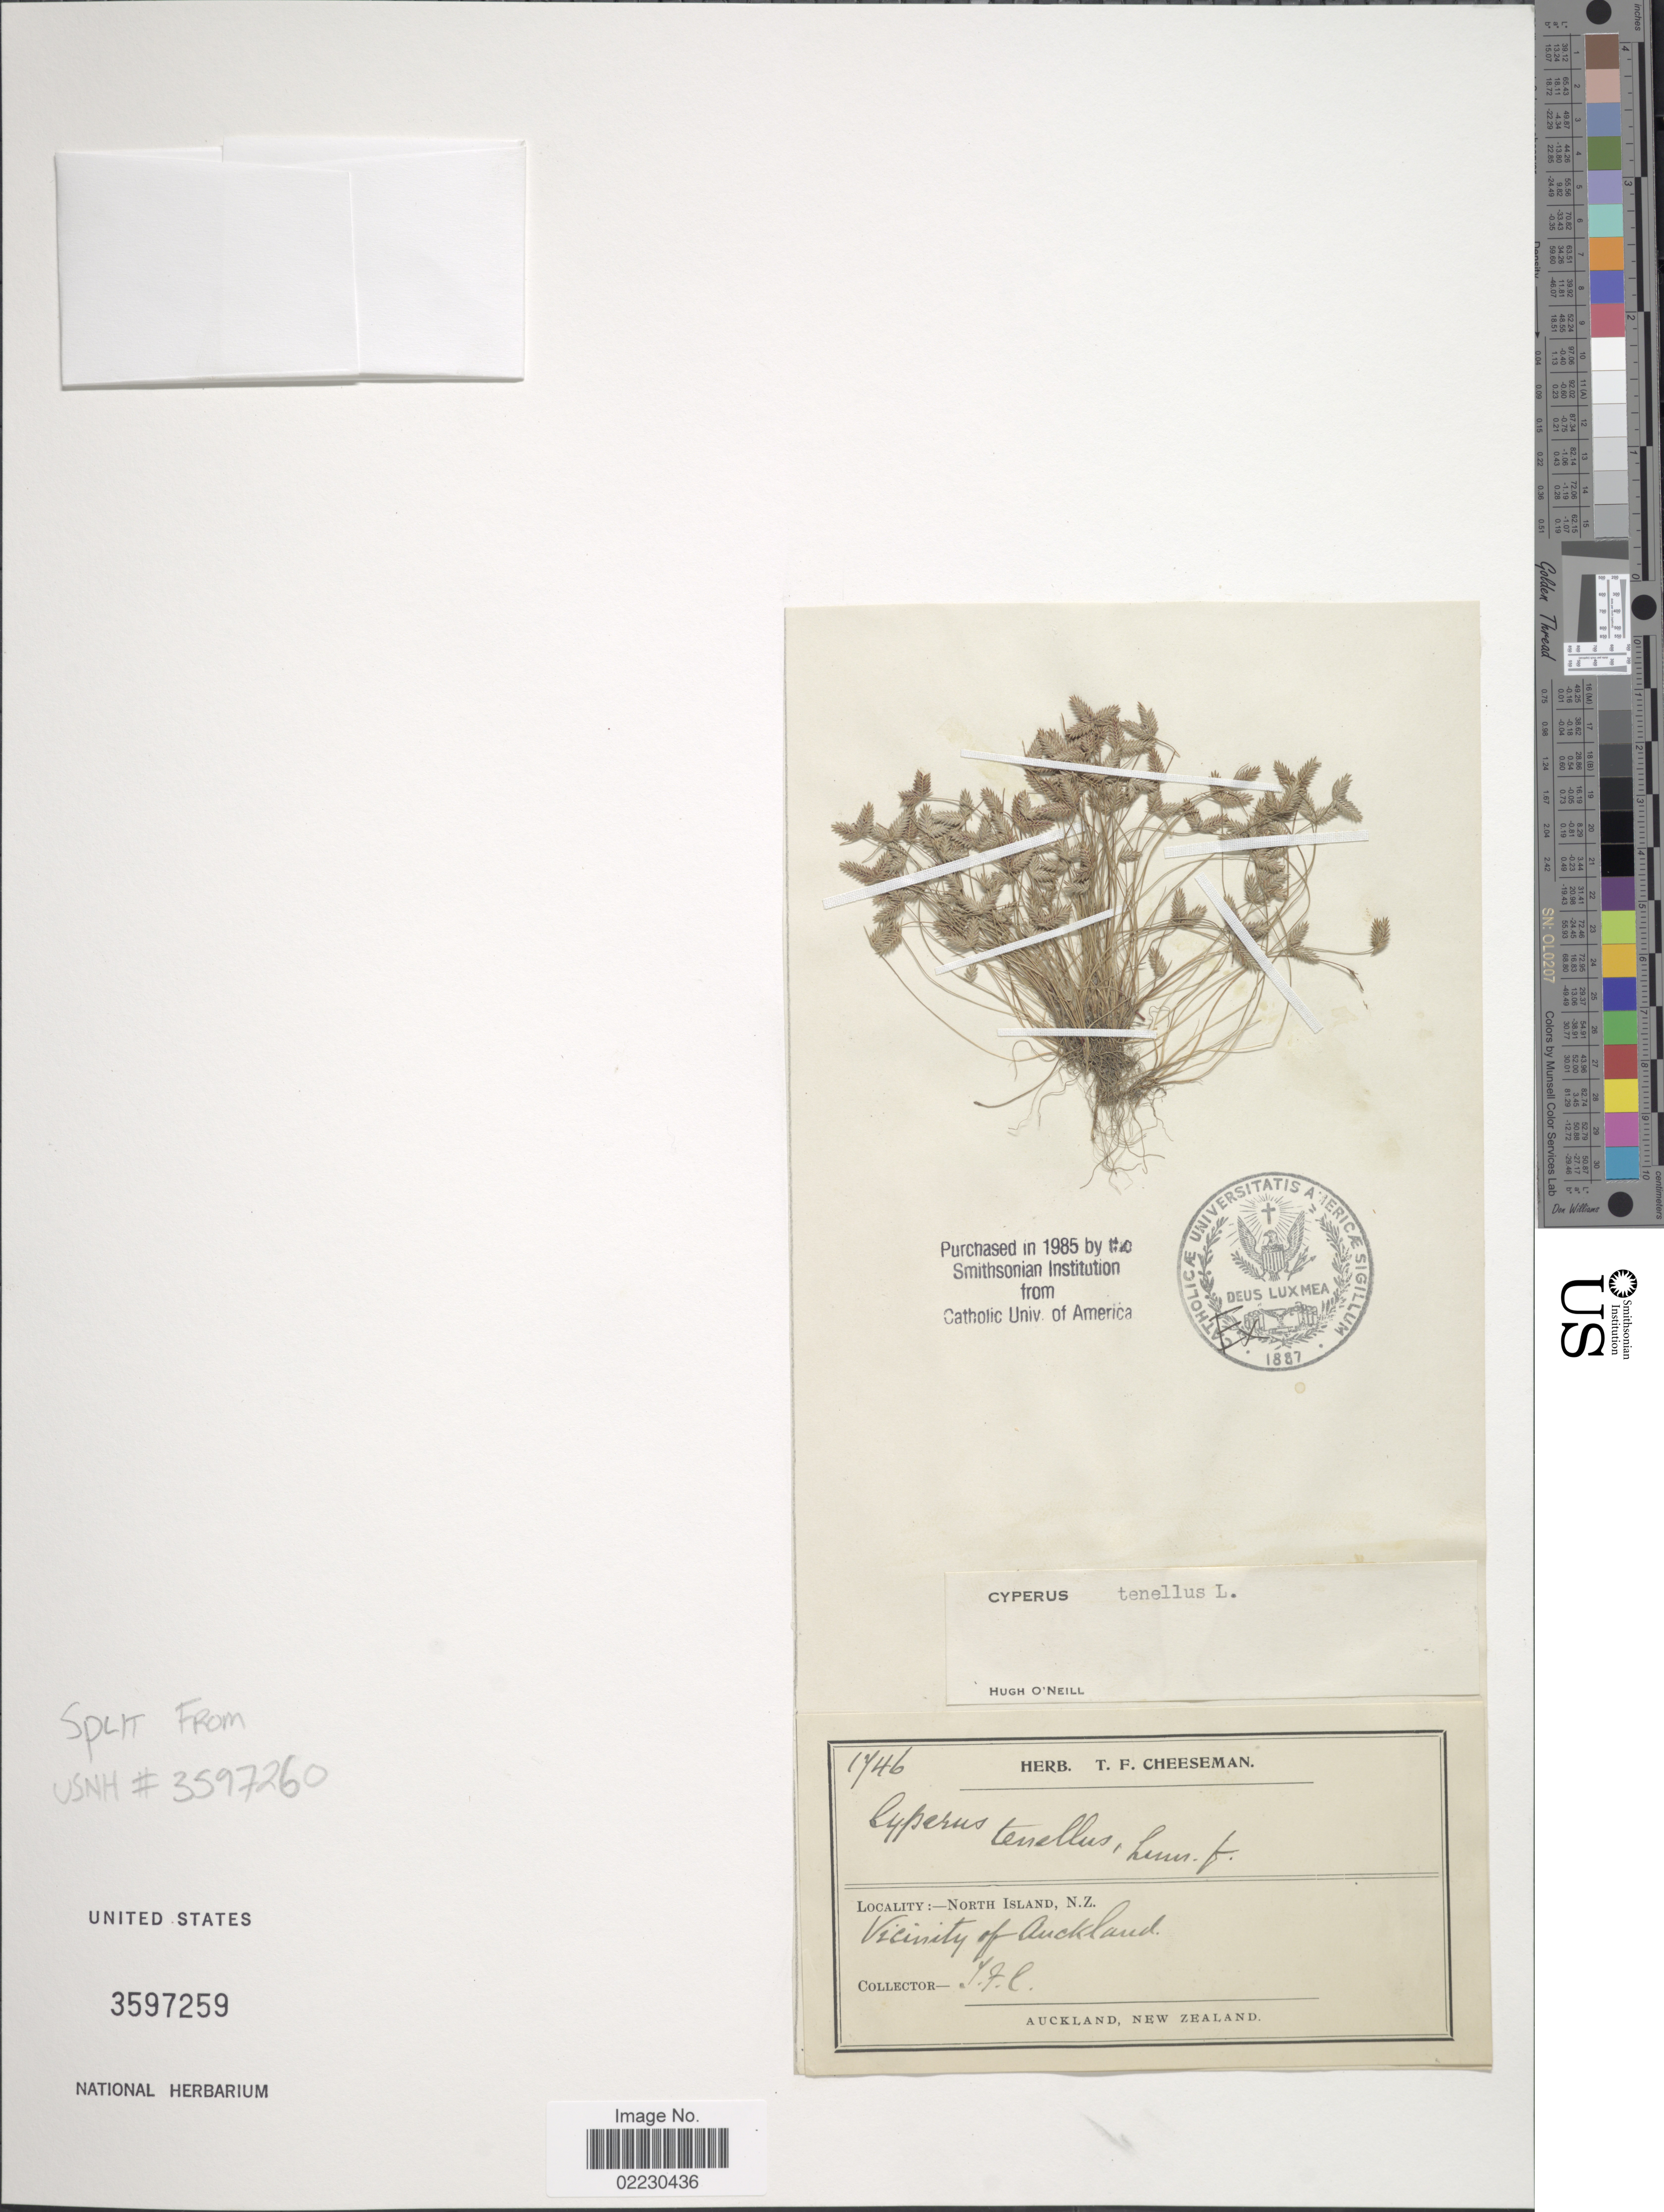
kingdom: Plantae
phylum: Tracheophyta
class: Liliopsida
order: Poales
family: Cyperaceae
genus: Isolepis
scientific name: Isolepis levynsiana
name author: Muasya & D.A. Simpson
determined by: Strong, Mark T., (BOT), Smithsonian Institution - National Museum of Natural History (UNITED STATES)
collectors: T. F. Cheeseman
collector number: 1746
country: New Zealand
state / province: Auckland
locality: North Island, Vicinity of Auckland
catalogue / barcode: US 3597259